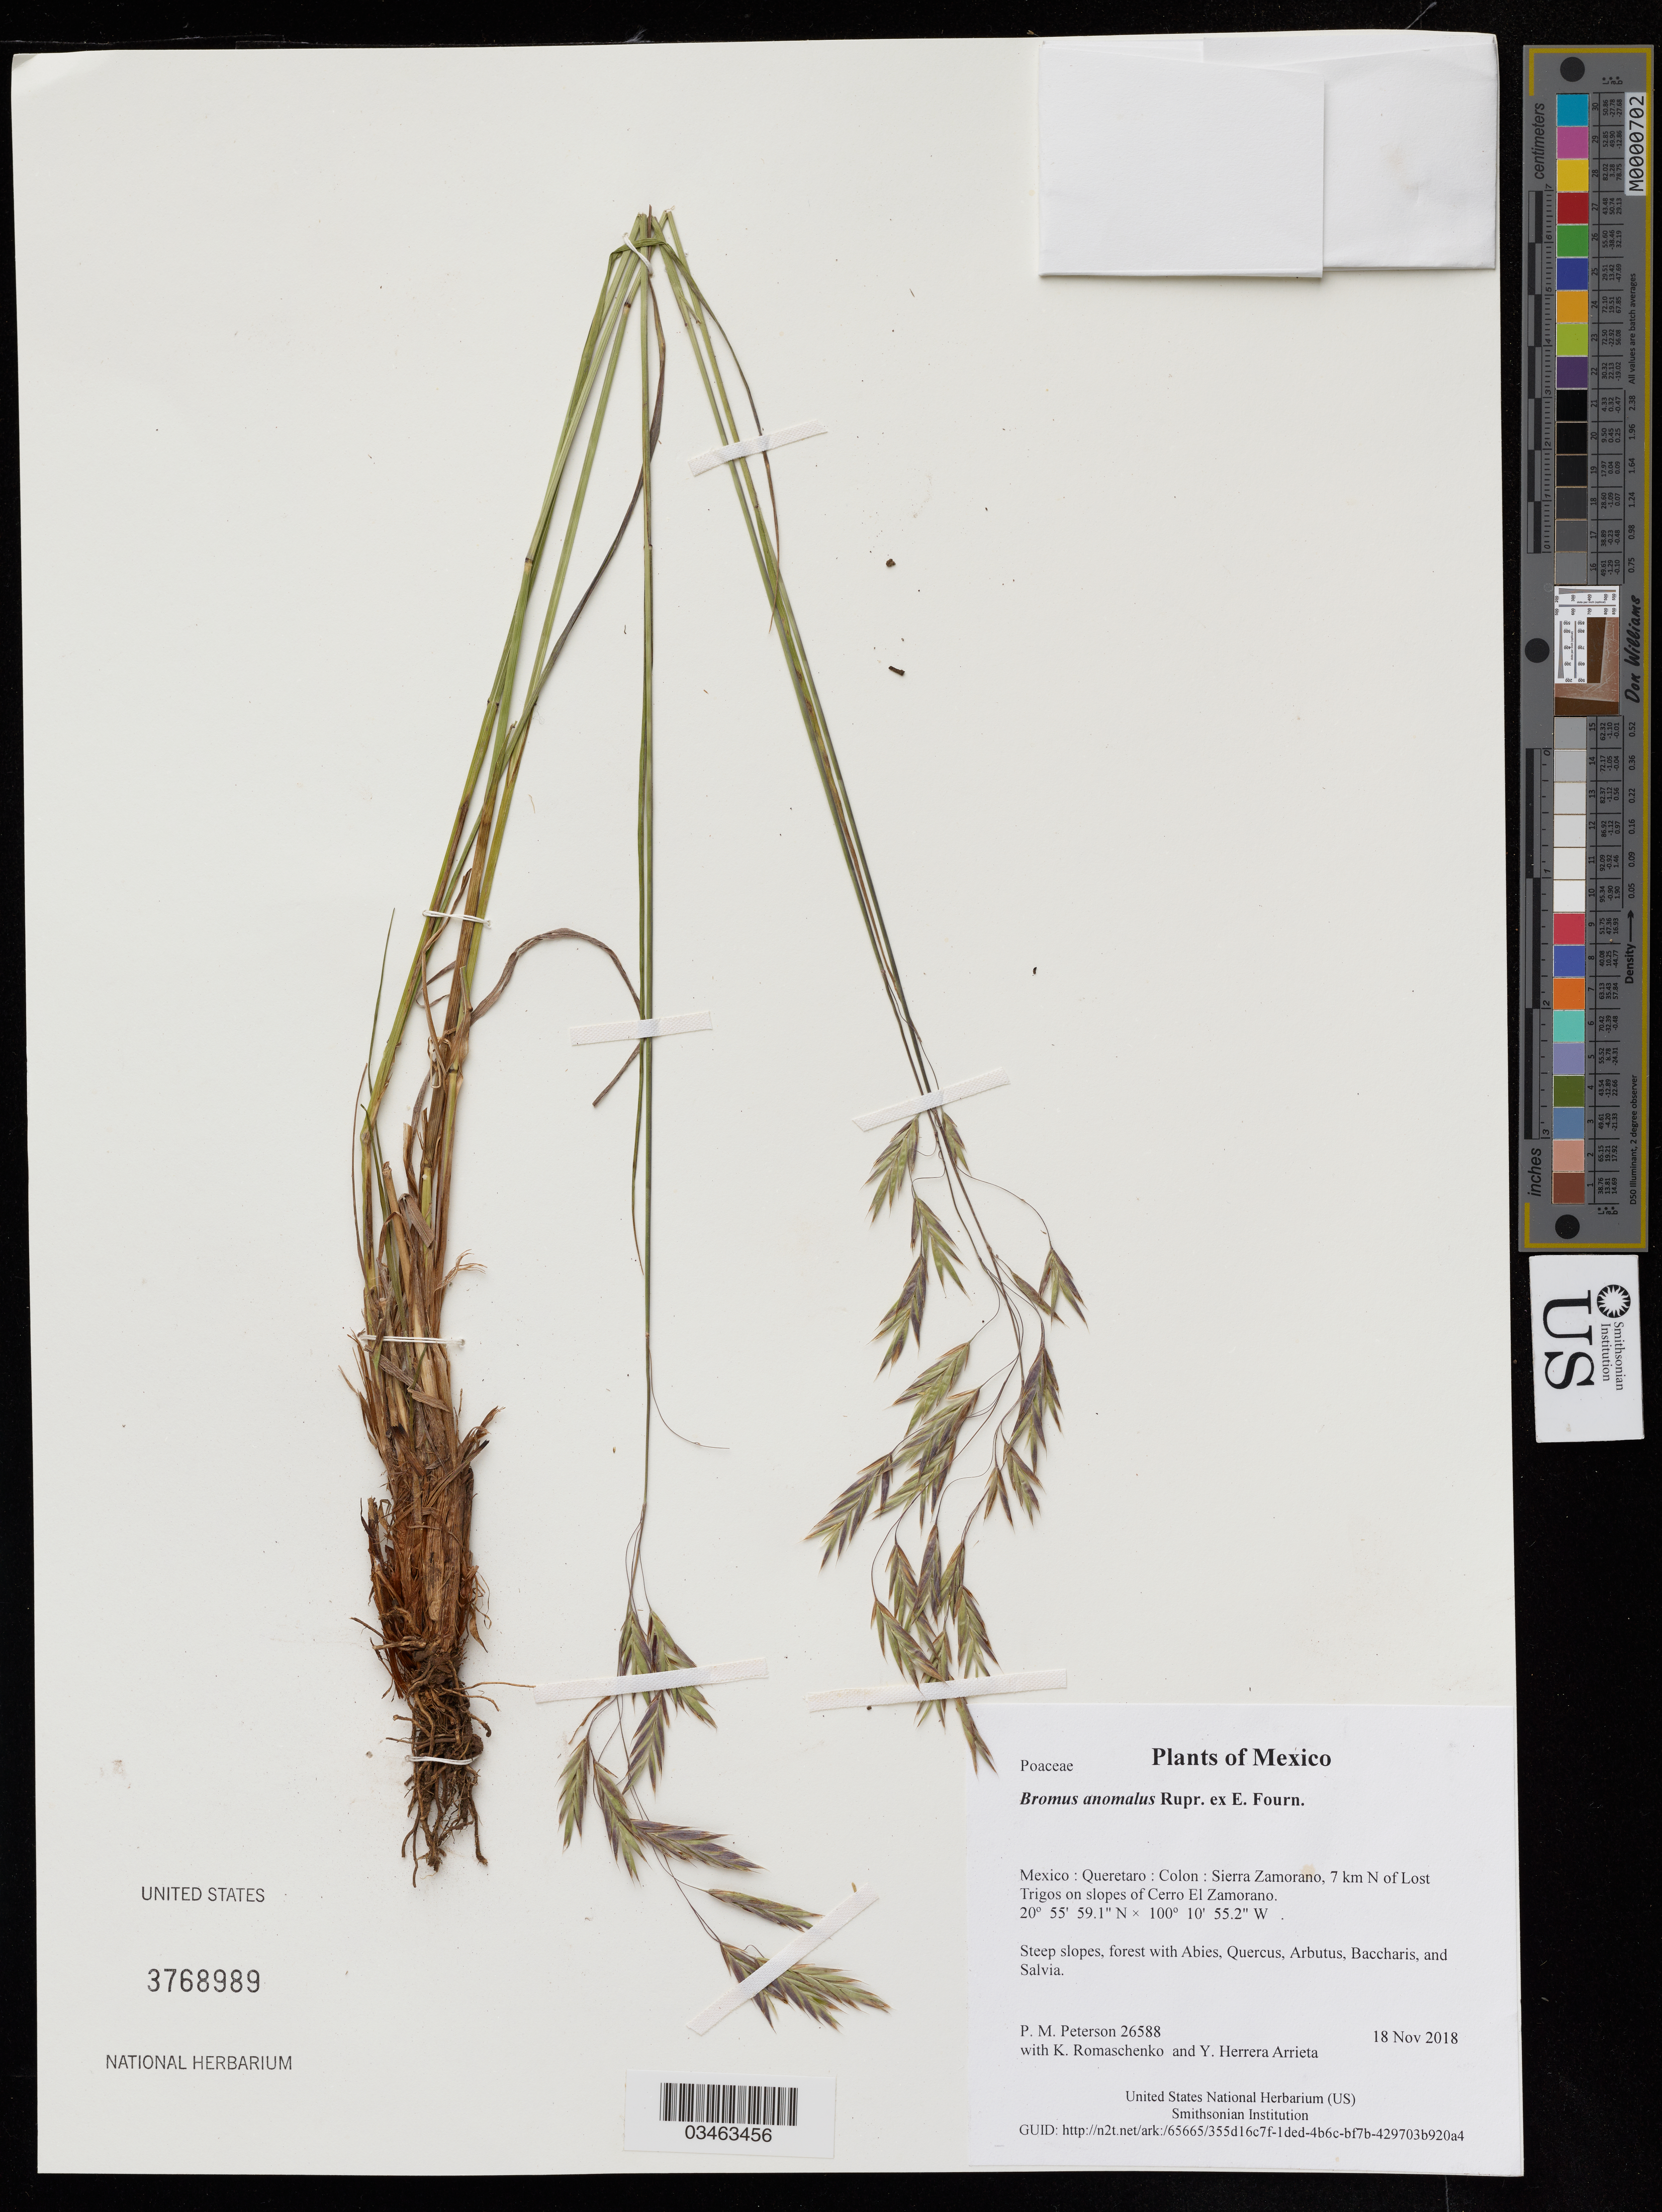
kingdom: Plantae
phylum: Tracheophyta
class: Liliopsida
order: Poales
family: Poaceae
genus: Bromus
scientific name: Bromus anomalus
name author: Rupr. ex E. Fourn.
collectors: P. M. Peterson, K. Romaschenko & Y. Herrera Arrieta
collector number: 26588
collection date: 2018-11-18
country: Mexico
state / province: Queretaro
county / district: Colon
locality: Sierra Zamorano, 7 km N of Lost Trigos on slopes of Cerro El Zamorano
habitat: Steep slopes, forest with Abies, Quercus, Arbutus, Baccharis, and Salvia.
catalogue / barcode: US 3768989